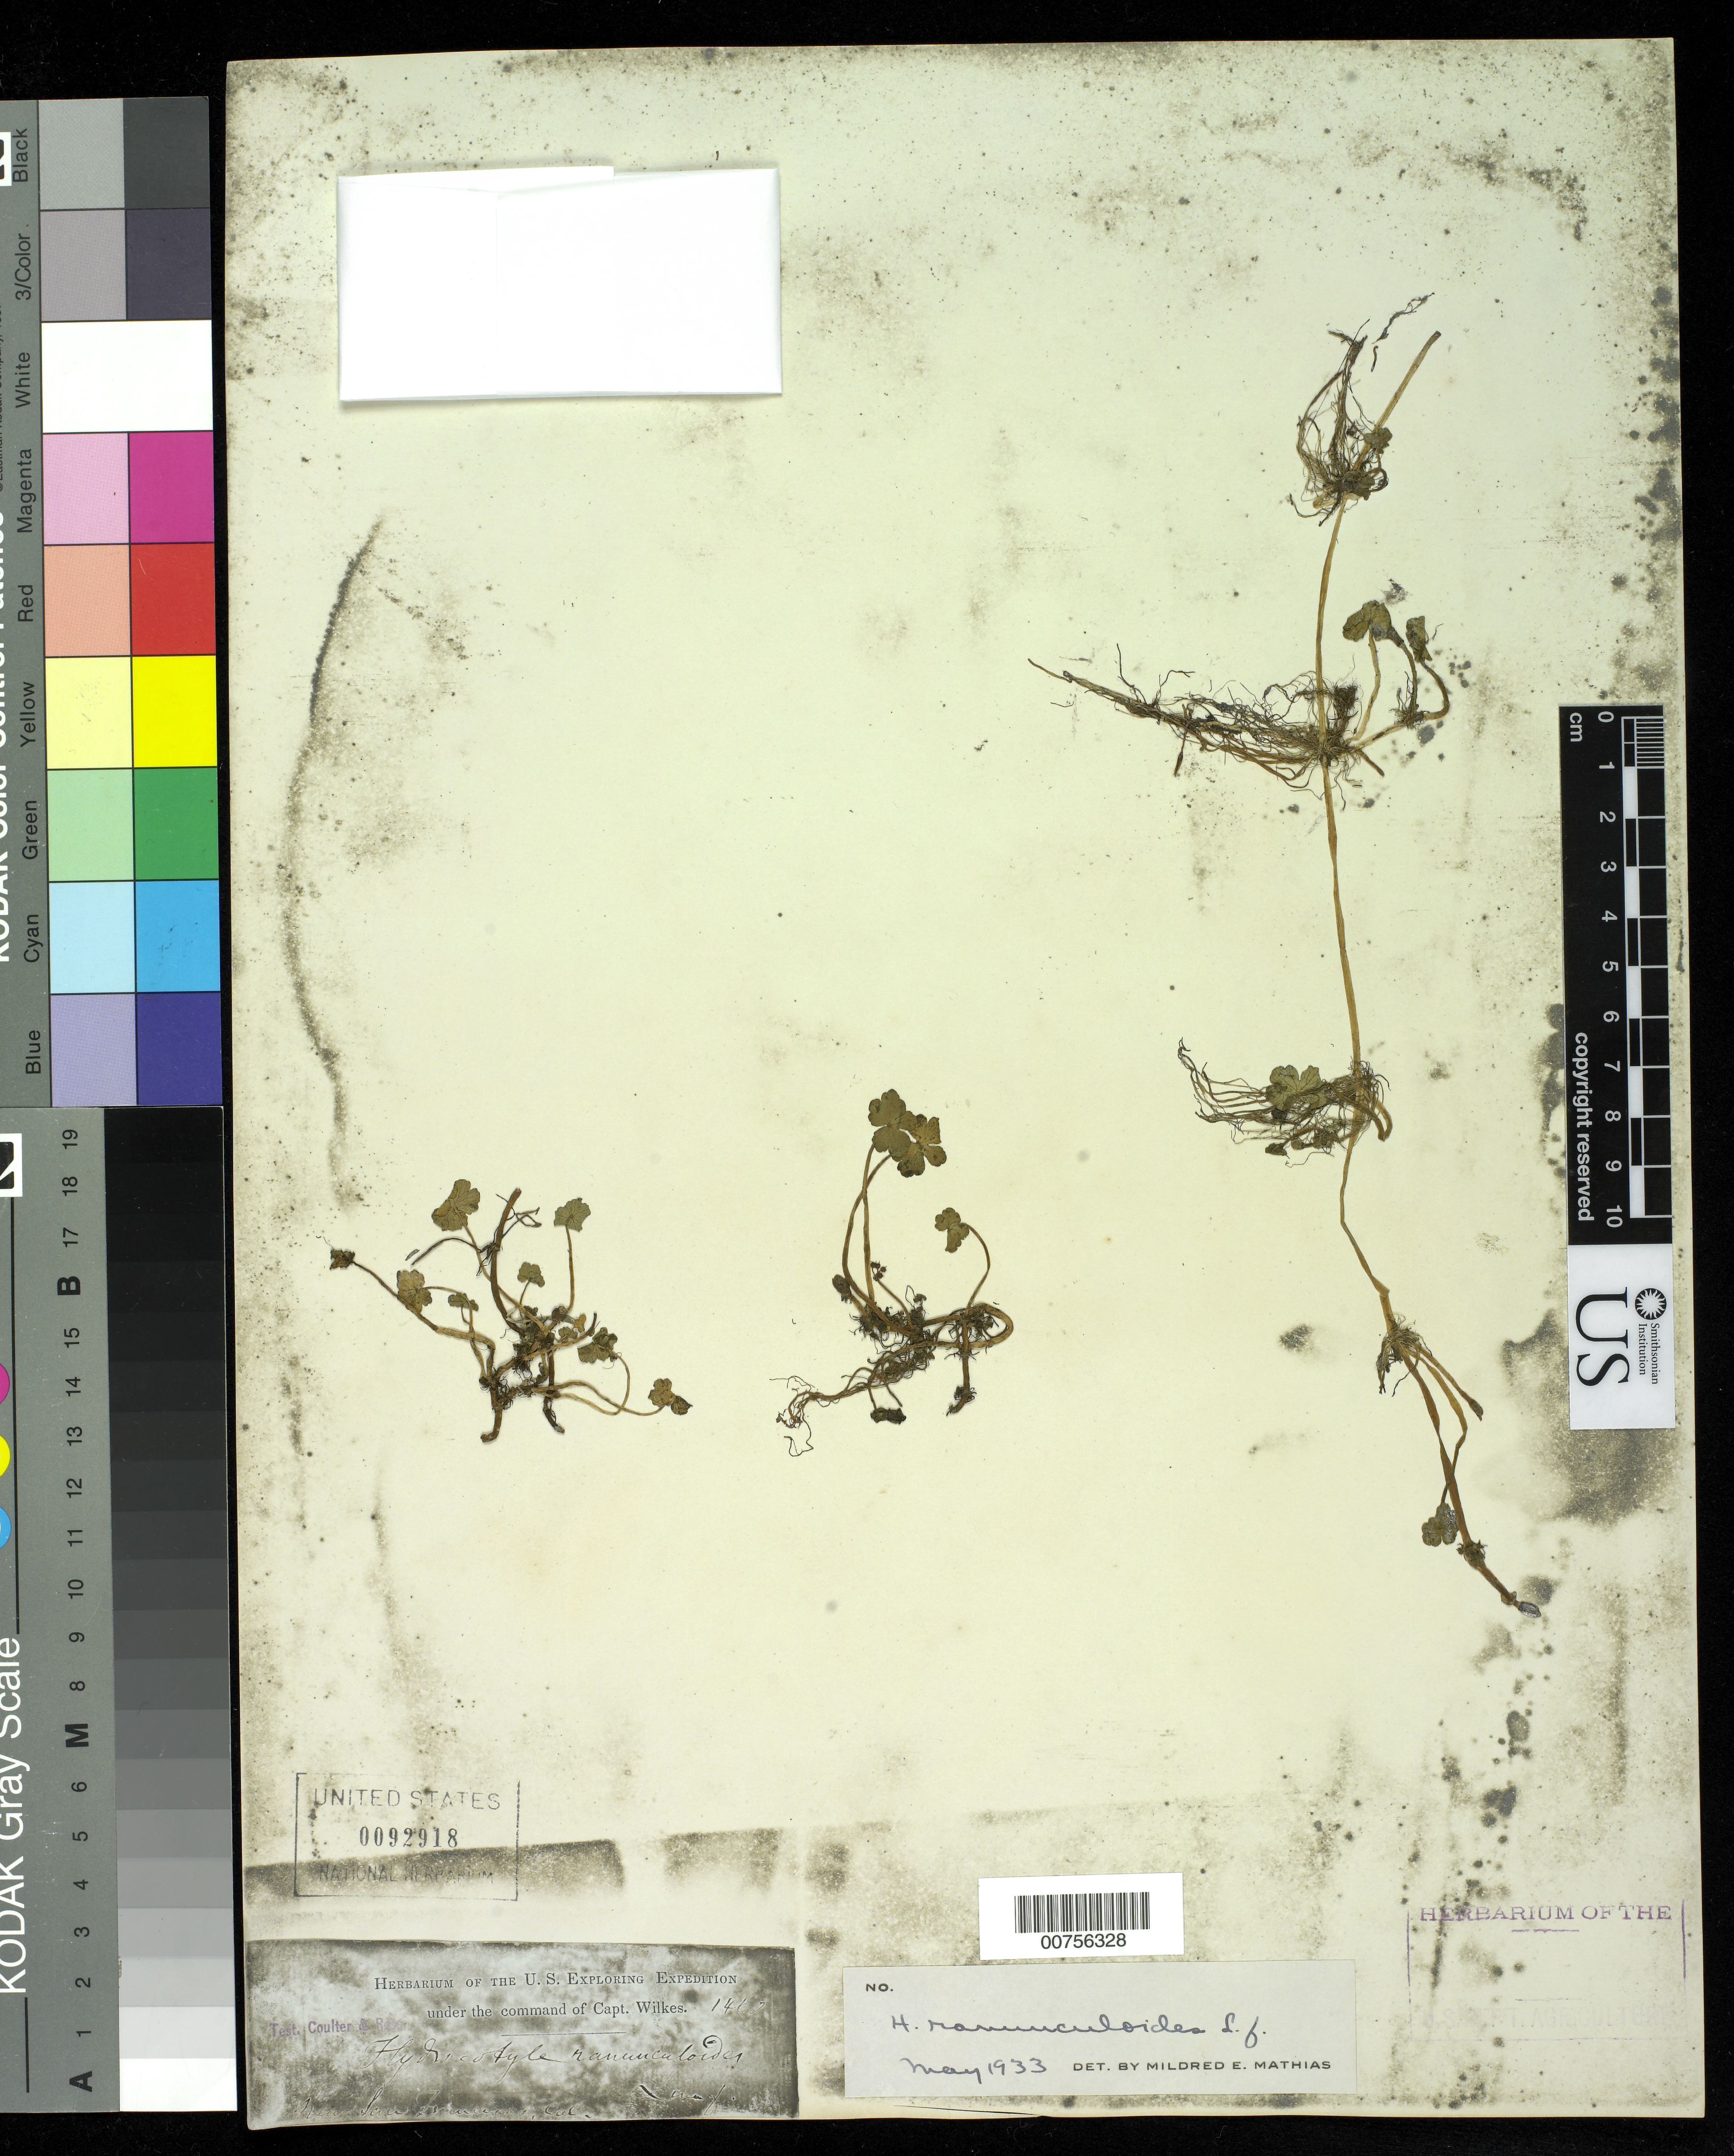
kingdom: Plantae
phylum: Tracheophyta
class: Magnoliopsida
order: Apiales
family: Araliaceae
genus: Hydrocotyle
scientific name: Hydrocotyle ranunculoides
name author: L. f.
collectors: Wilkes Explor. Exped.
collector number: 1460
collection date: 1838/1842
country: United States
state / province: California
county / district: San Francisco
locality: near San Francisco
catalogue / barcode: US 92918